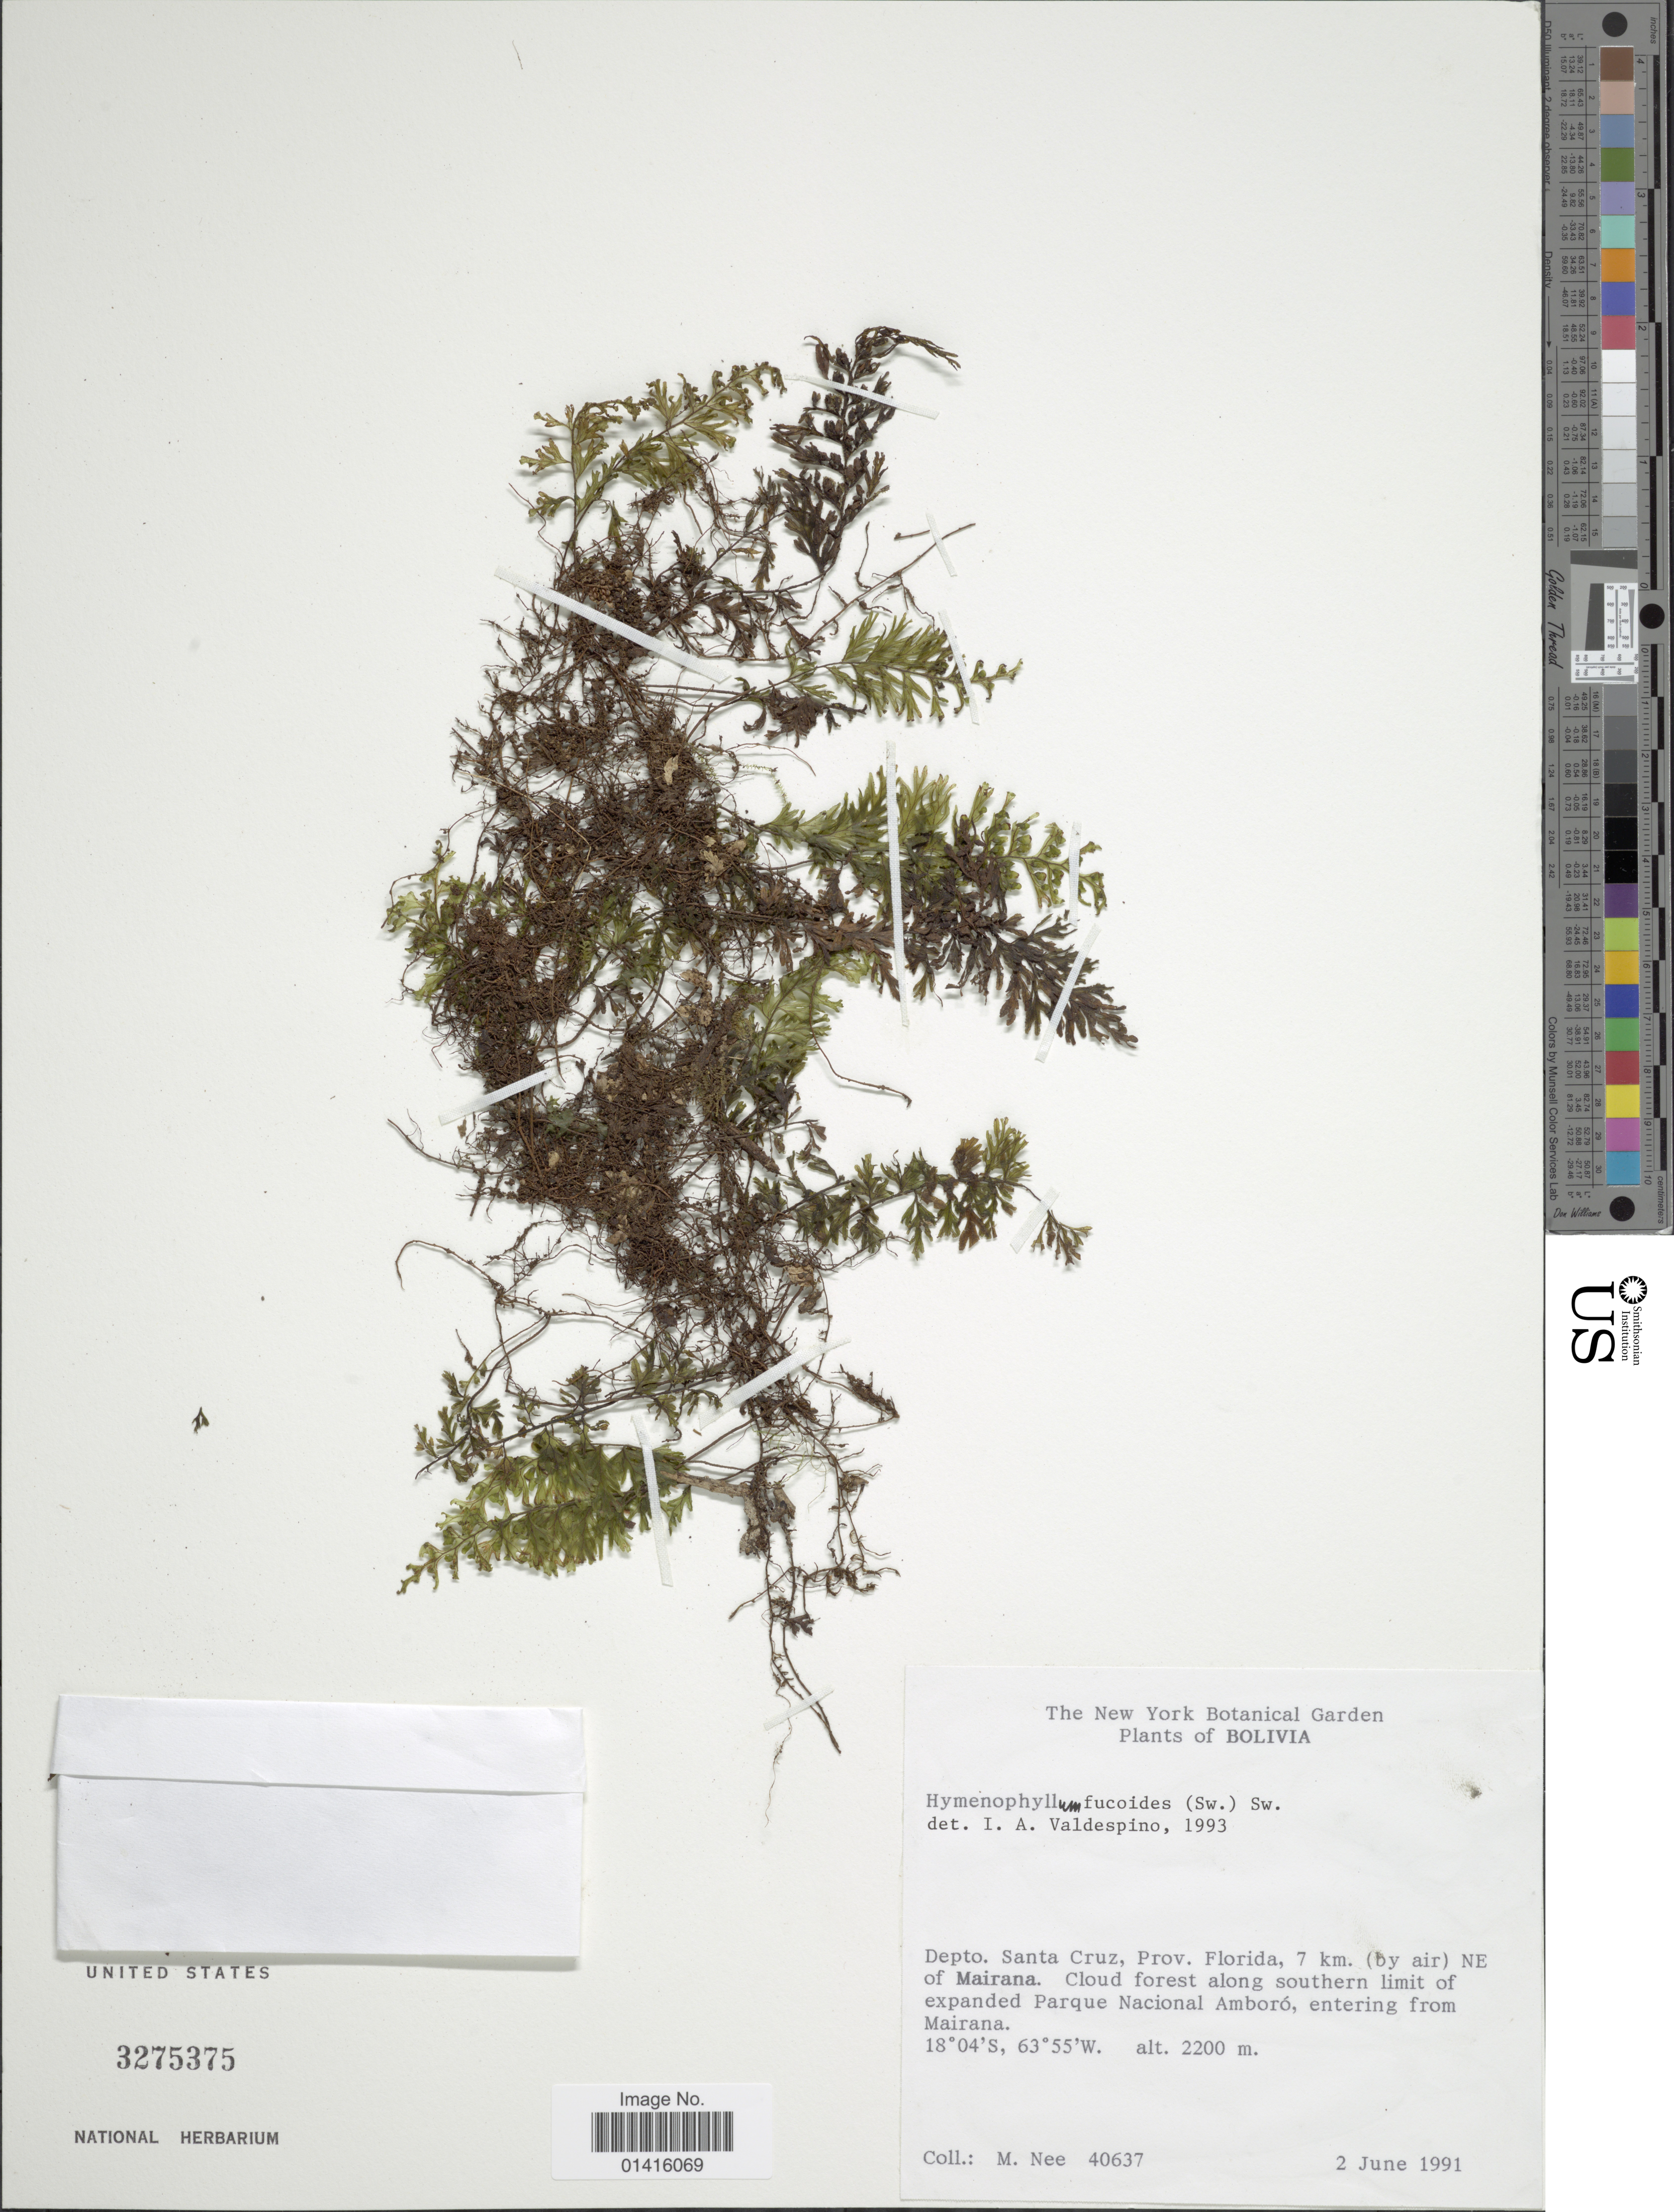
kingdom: Plantae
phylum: Tracheophyta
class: Polypodiopsida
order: Hymenophyllales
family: Hymenophyllaceae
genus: Hymenophyllum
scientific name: Hymenophyllum fucoides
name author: (Sw.) Sw.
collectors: M. Nee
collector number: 40637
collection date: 1991-06-02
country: Bolivia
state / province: Santa Cruz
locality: Depto Santa Cruz, Prov. Florida, 7km (by air) NE of Mairana, cloud forest along southern limit of expanded Parque Nacional Amboró, entering from Mairana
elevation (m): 2200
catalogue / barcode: US 3275375